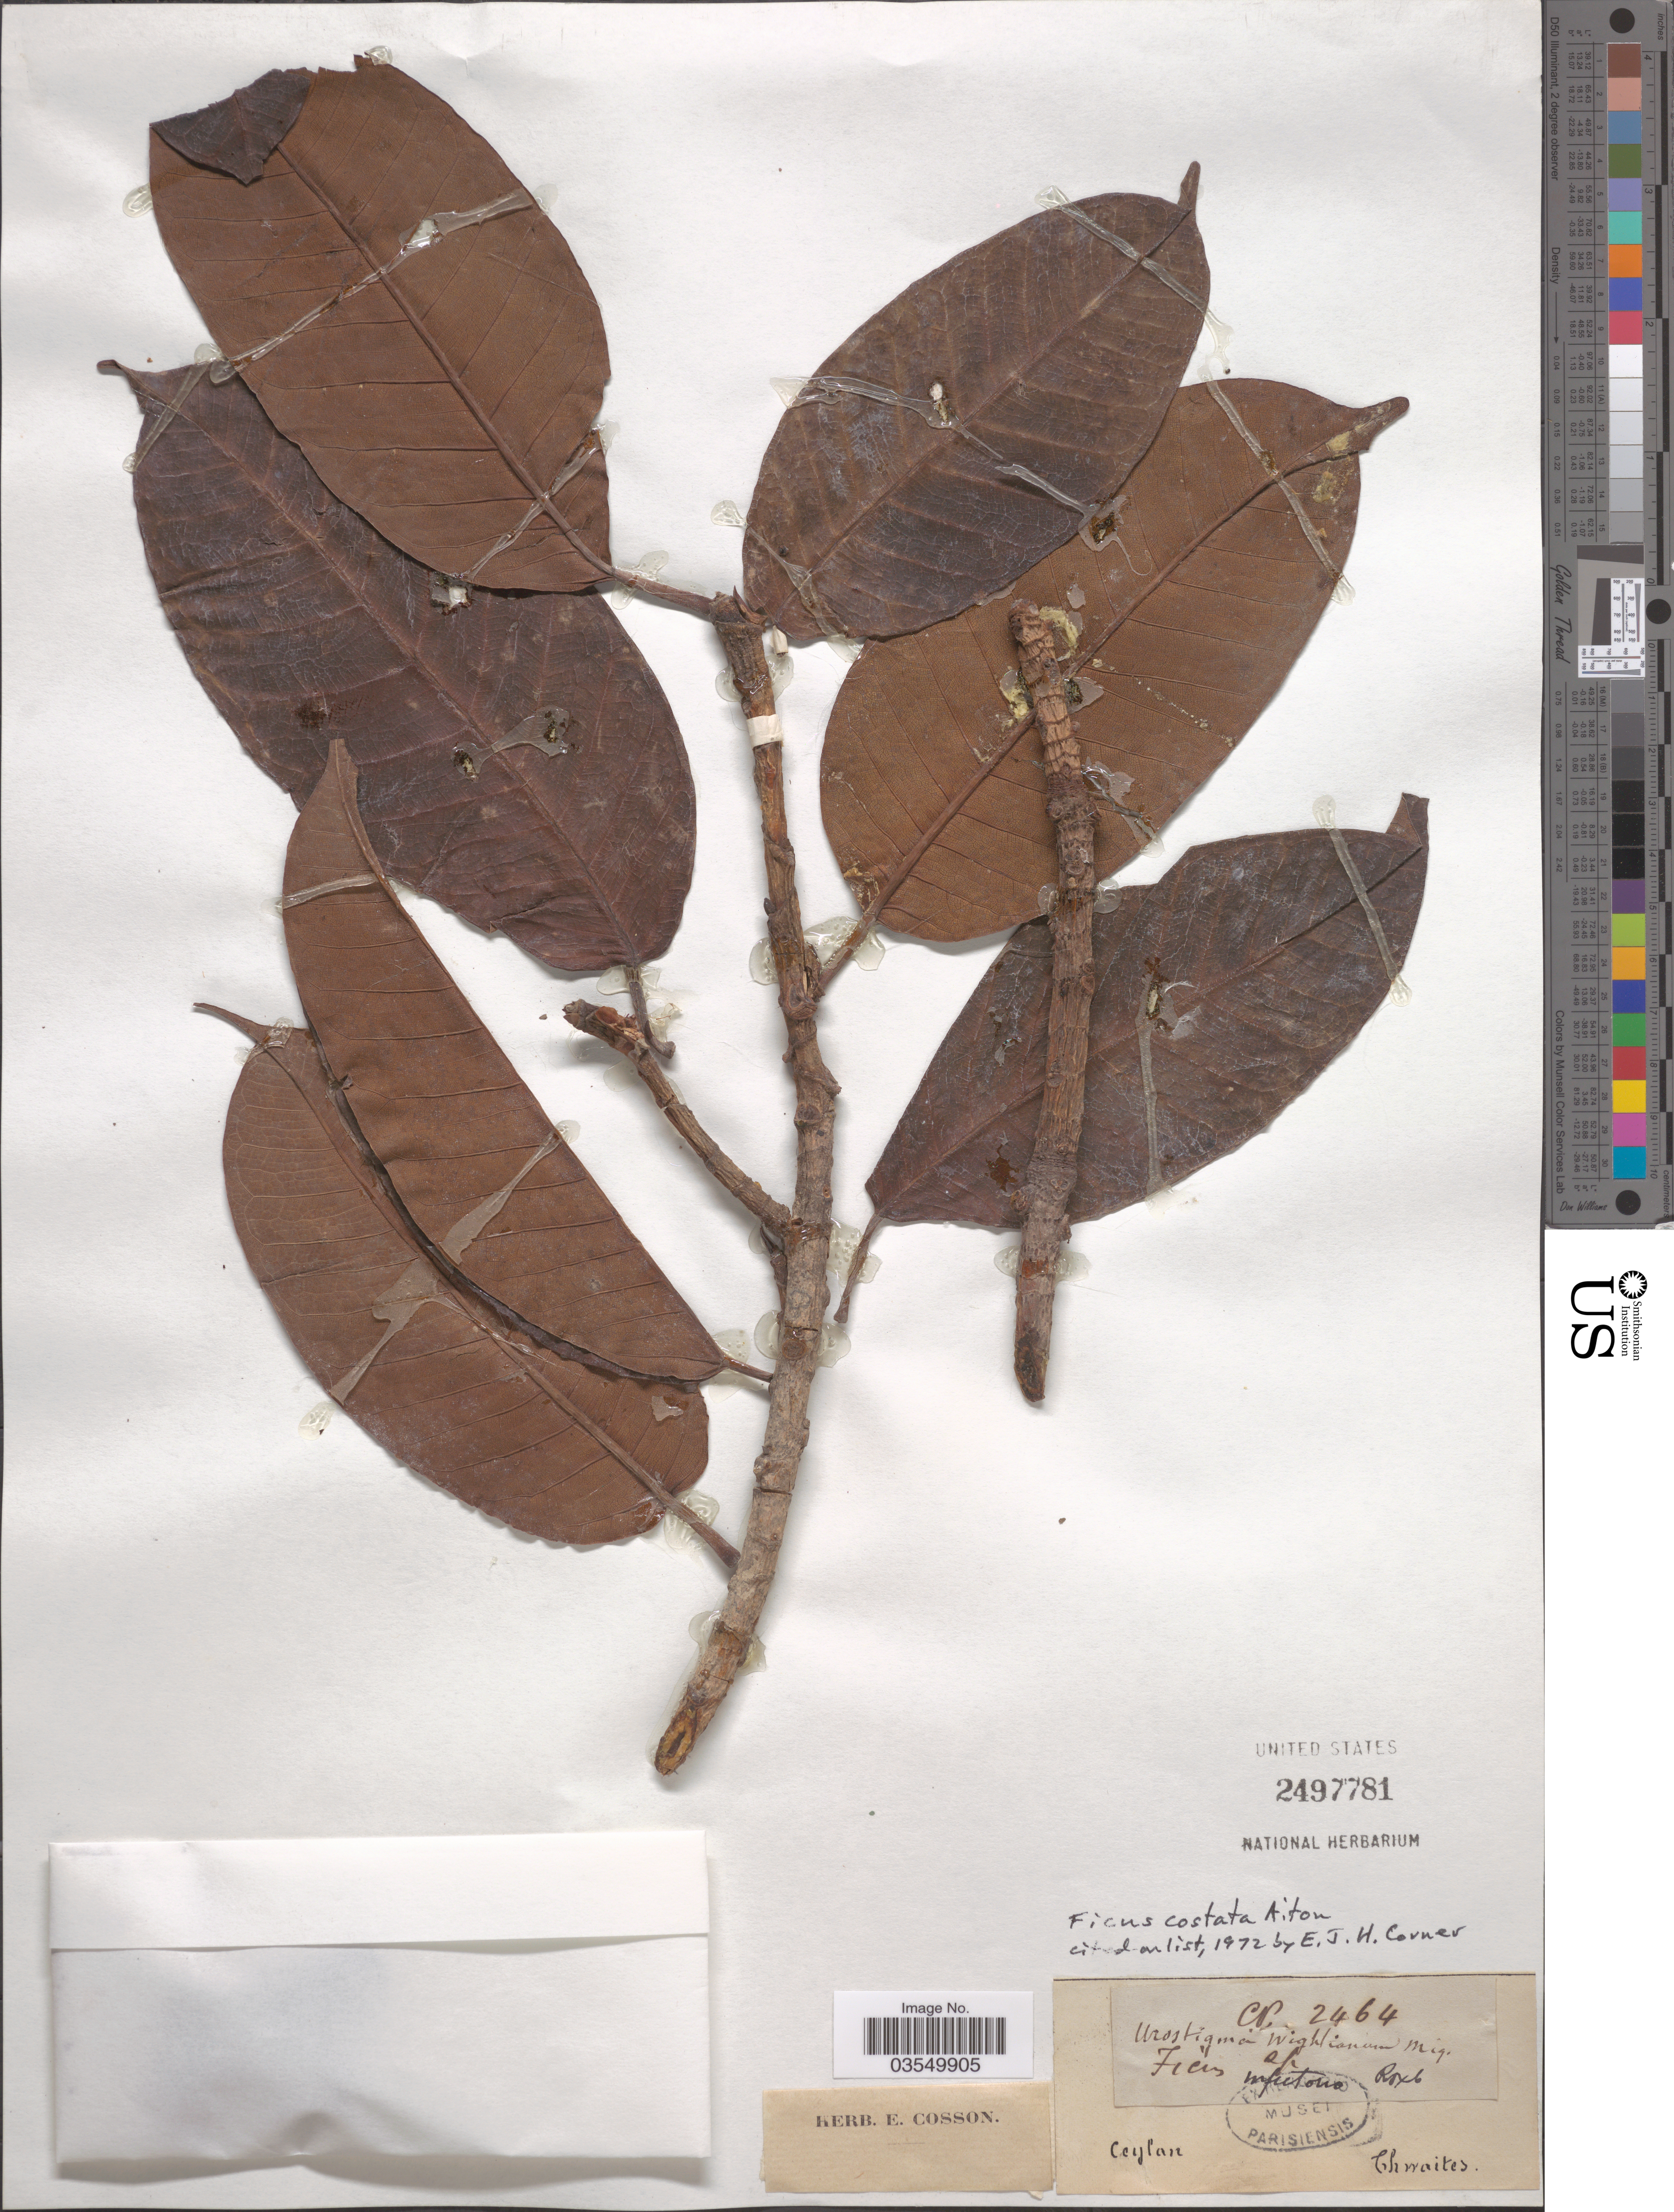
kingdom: Plantae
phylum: Tracheophyta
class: Magnoliopsida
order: Rosales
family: Moraceae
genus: Ficus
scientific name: Ficus costata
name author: Aiton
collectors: Thwaites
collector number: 2464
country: Sri Lanka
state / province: Central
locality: Ceylon.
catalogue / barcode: US 2497781